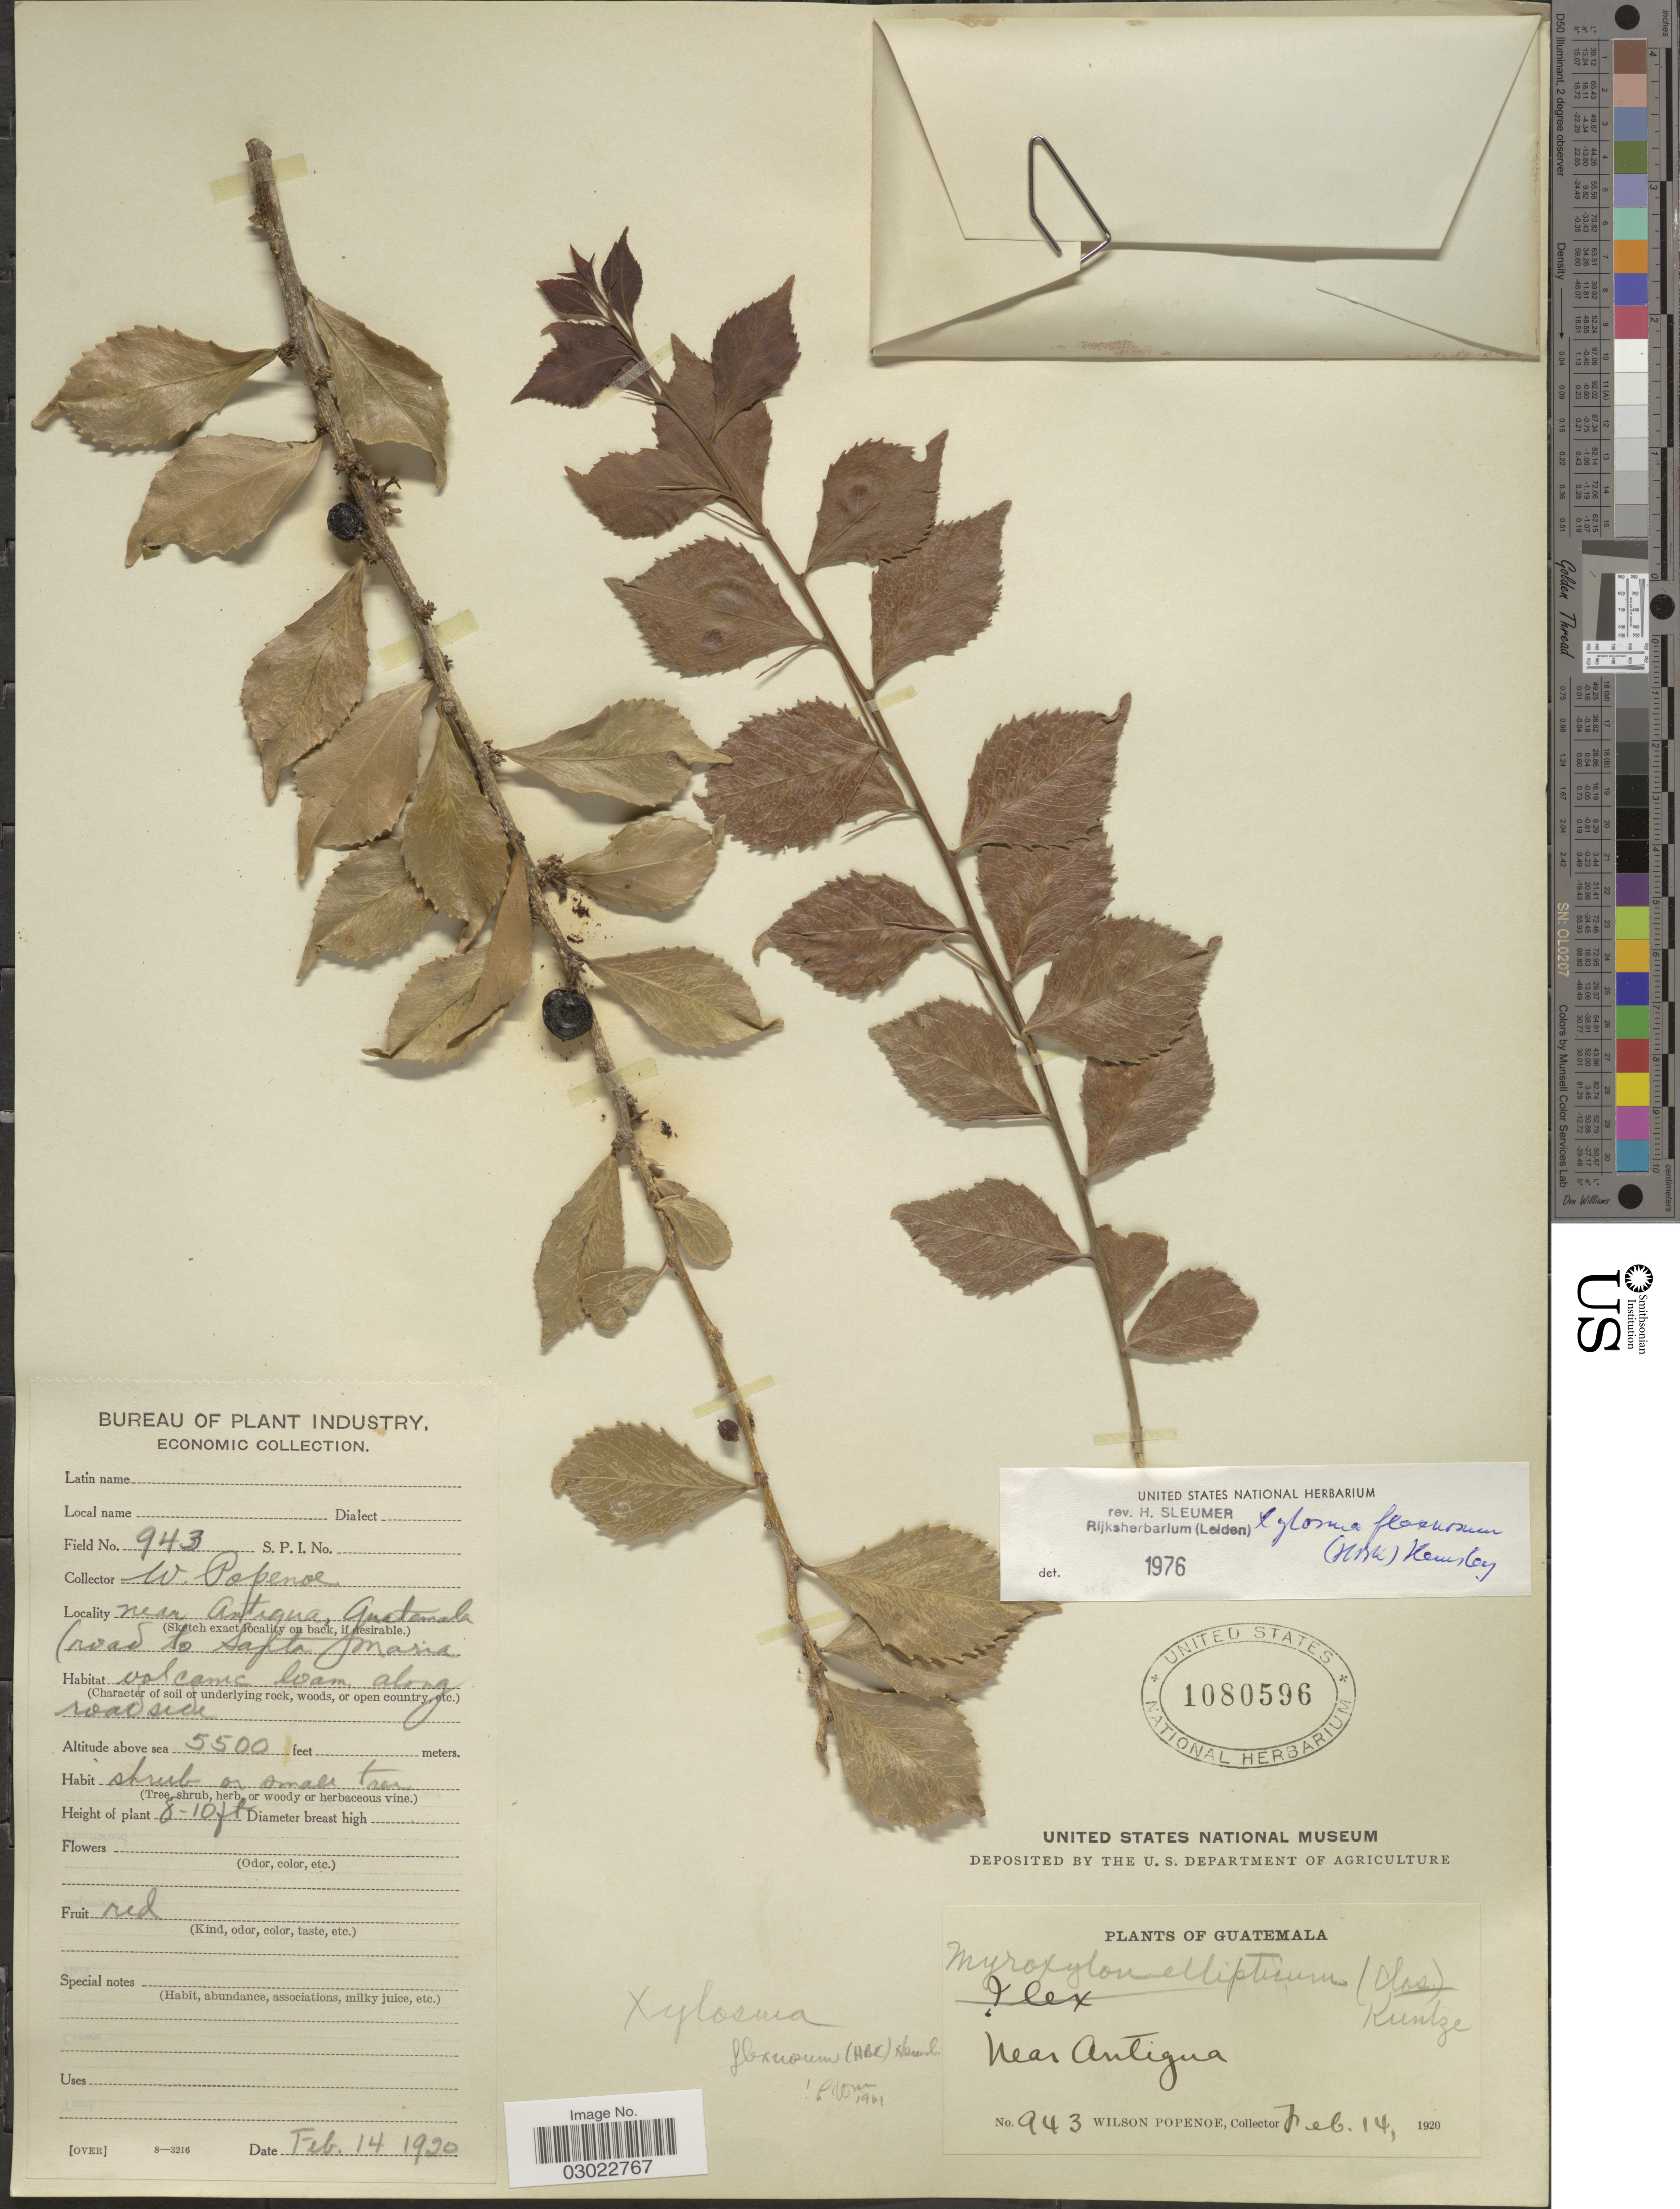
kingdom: Plantae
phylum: Tracheophyta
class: Magnoliopsida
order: Malpighiales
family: Salicaceae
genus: Xylosma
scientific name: Xylosma flexuosa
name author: (Kunth) Hemsl.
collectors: F. Popenoe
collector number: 943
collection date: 1920-02-14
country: Guatemala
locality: Near Antigua (road to Sapta Maria volcanic loam along roadside.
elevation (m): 1676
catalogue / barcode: US 1080596